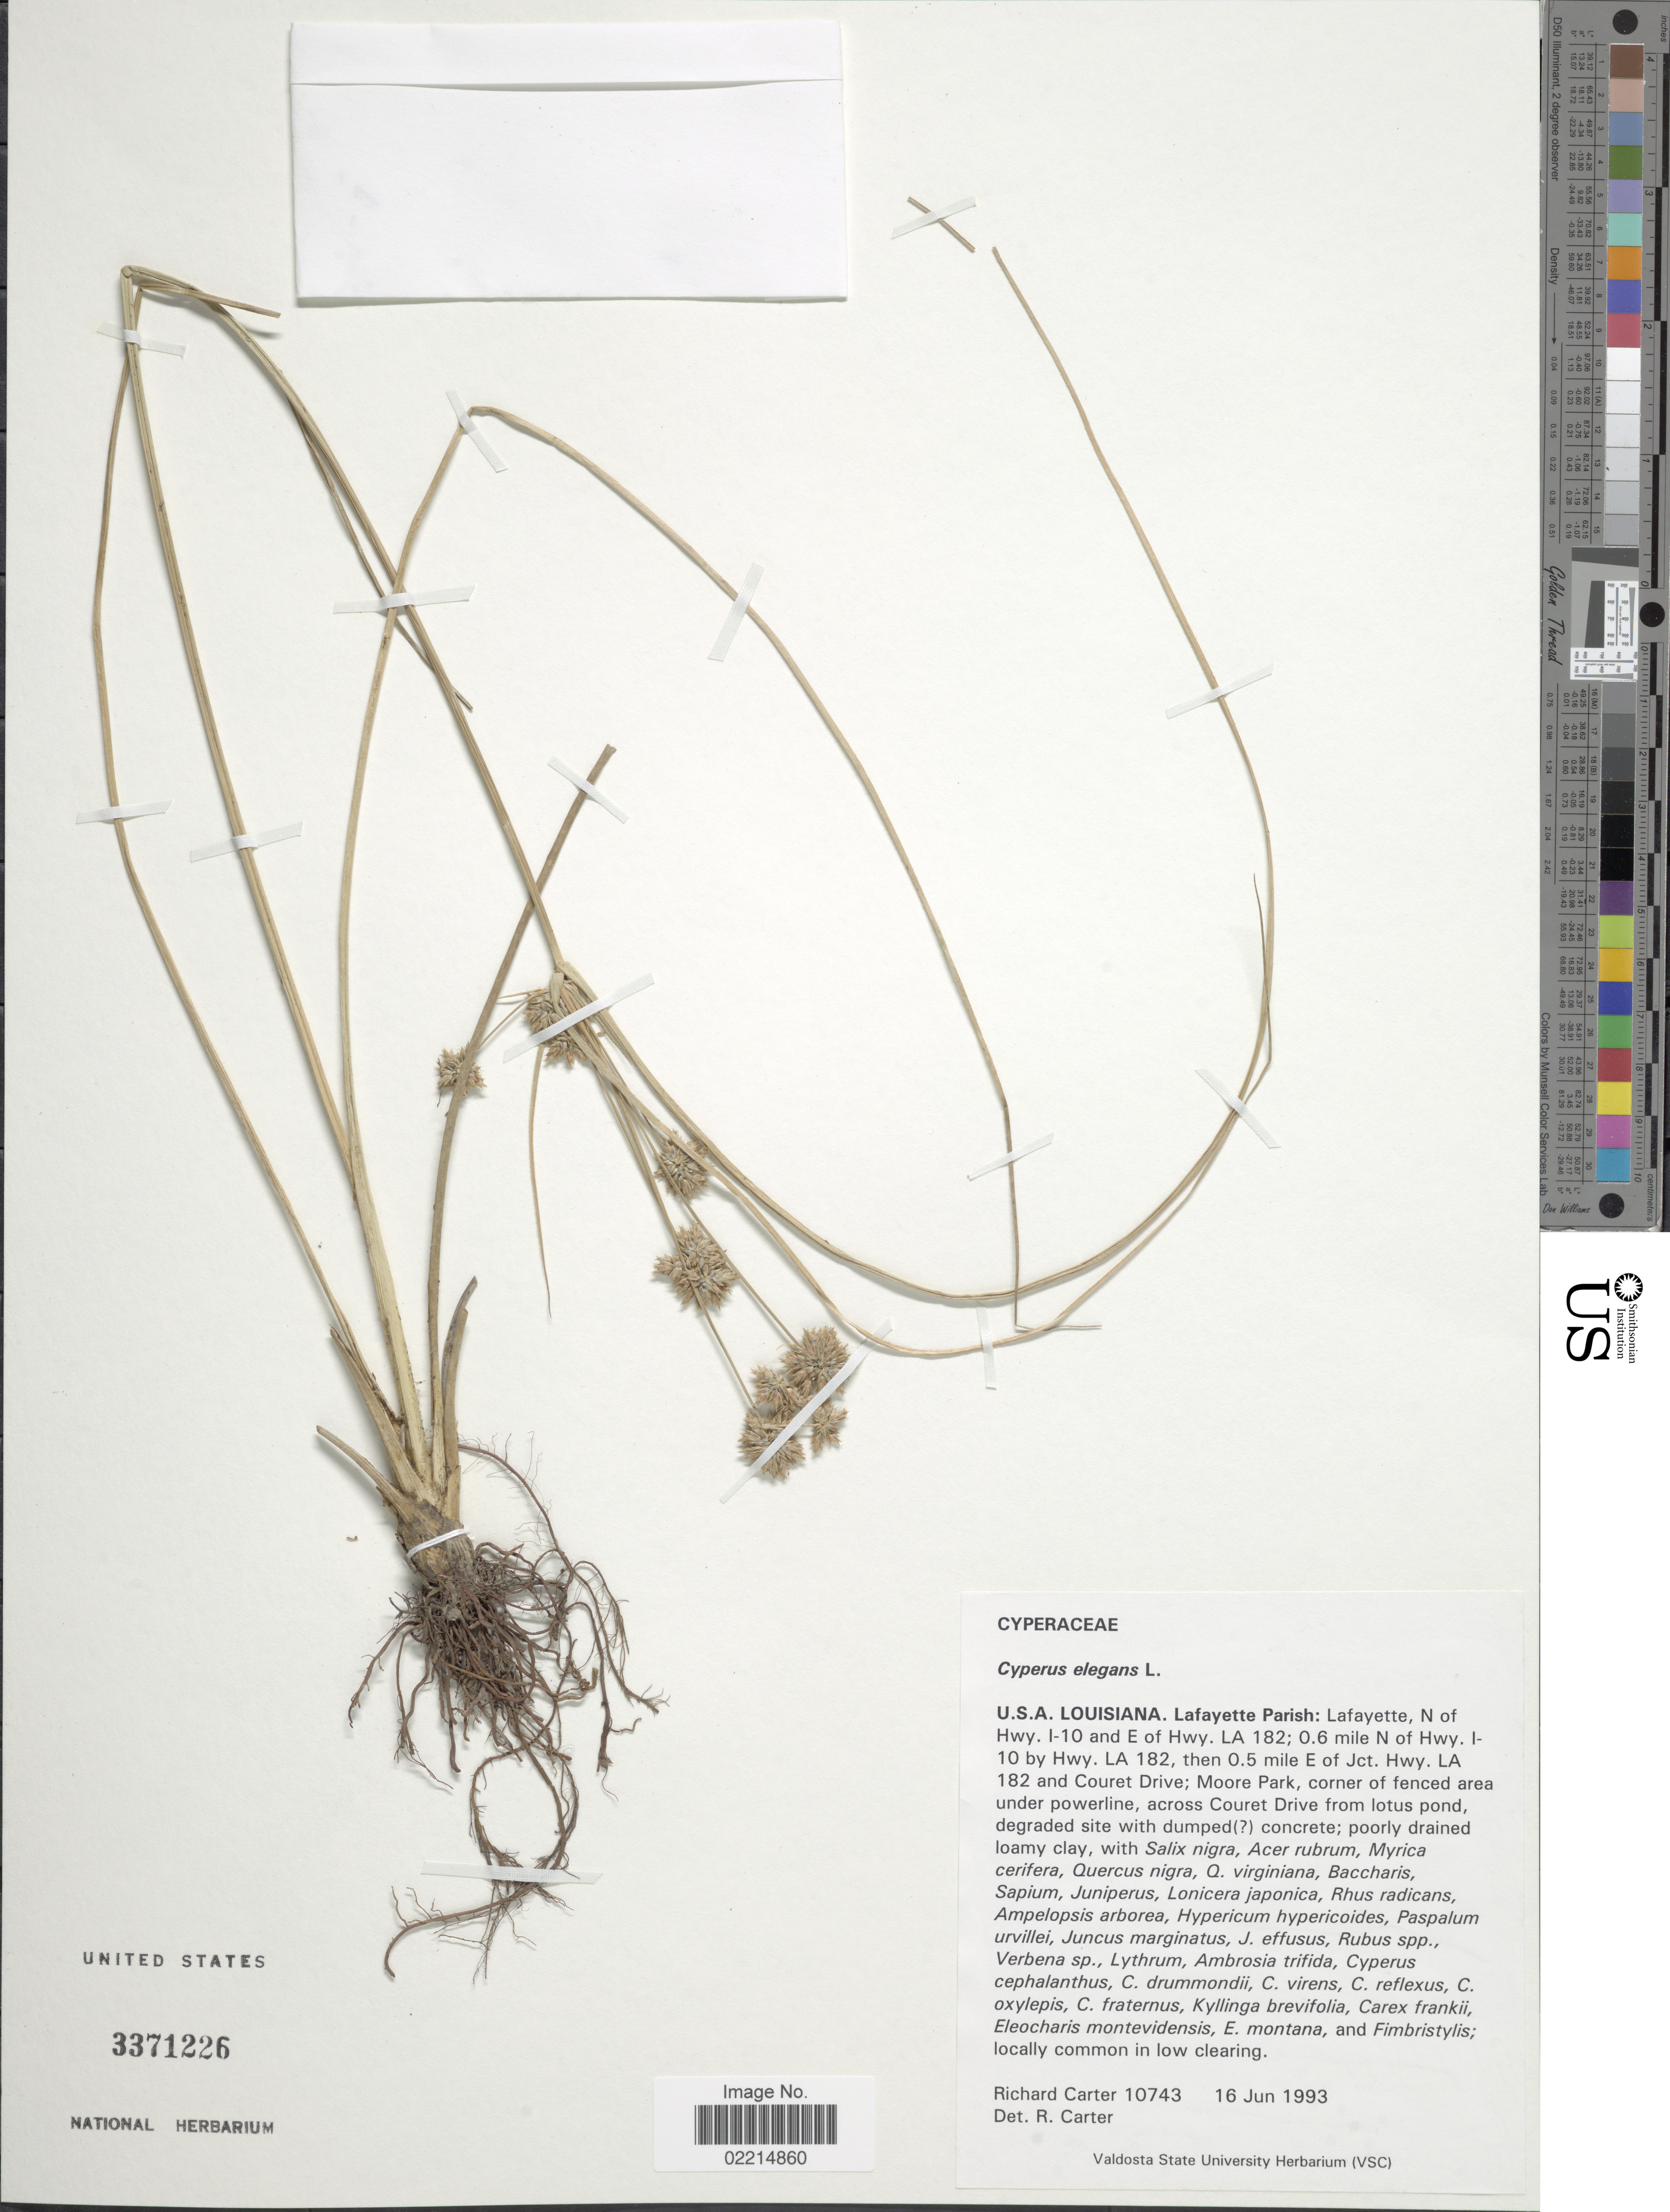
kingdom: Plantae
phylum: Tracheophyta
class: Liliopsida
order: Poales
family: Cyperaceae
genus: Cyperus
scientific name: Cyperus elegans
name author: L.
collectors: R. Carter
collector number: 10743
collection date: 1993-01-16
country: United States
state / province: Louisiana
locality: Lafayette Parish: Lafayette, N of Hwy, I-10 and E of Hwy, LA 182; 0.6 mile N of Hwy. LA 182, then 0.5 mile of Jct. Hwy. LA 182 and Couret Drive; Moore Park, corner of fenced area under powerline, across Couret Drive from lotus pond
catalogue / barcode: US 3371226